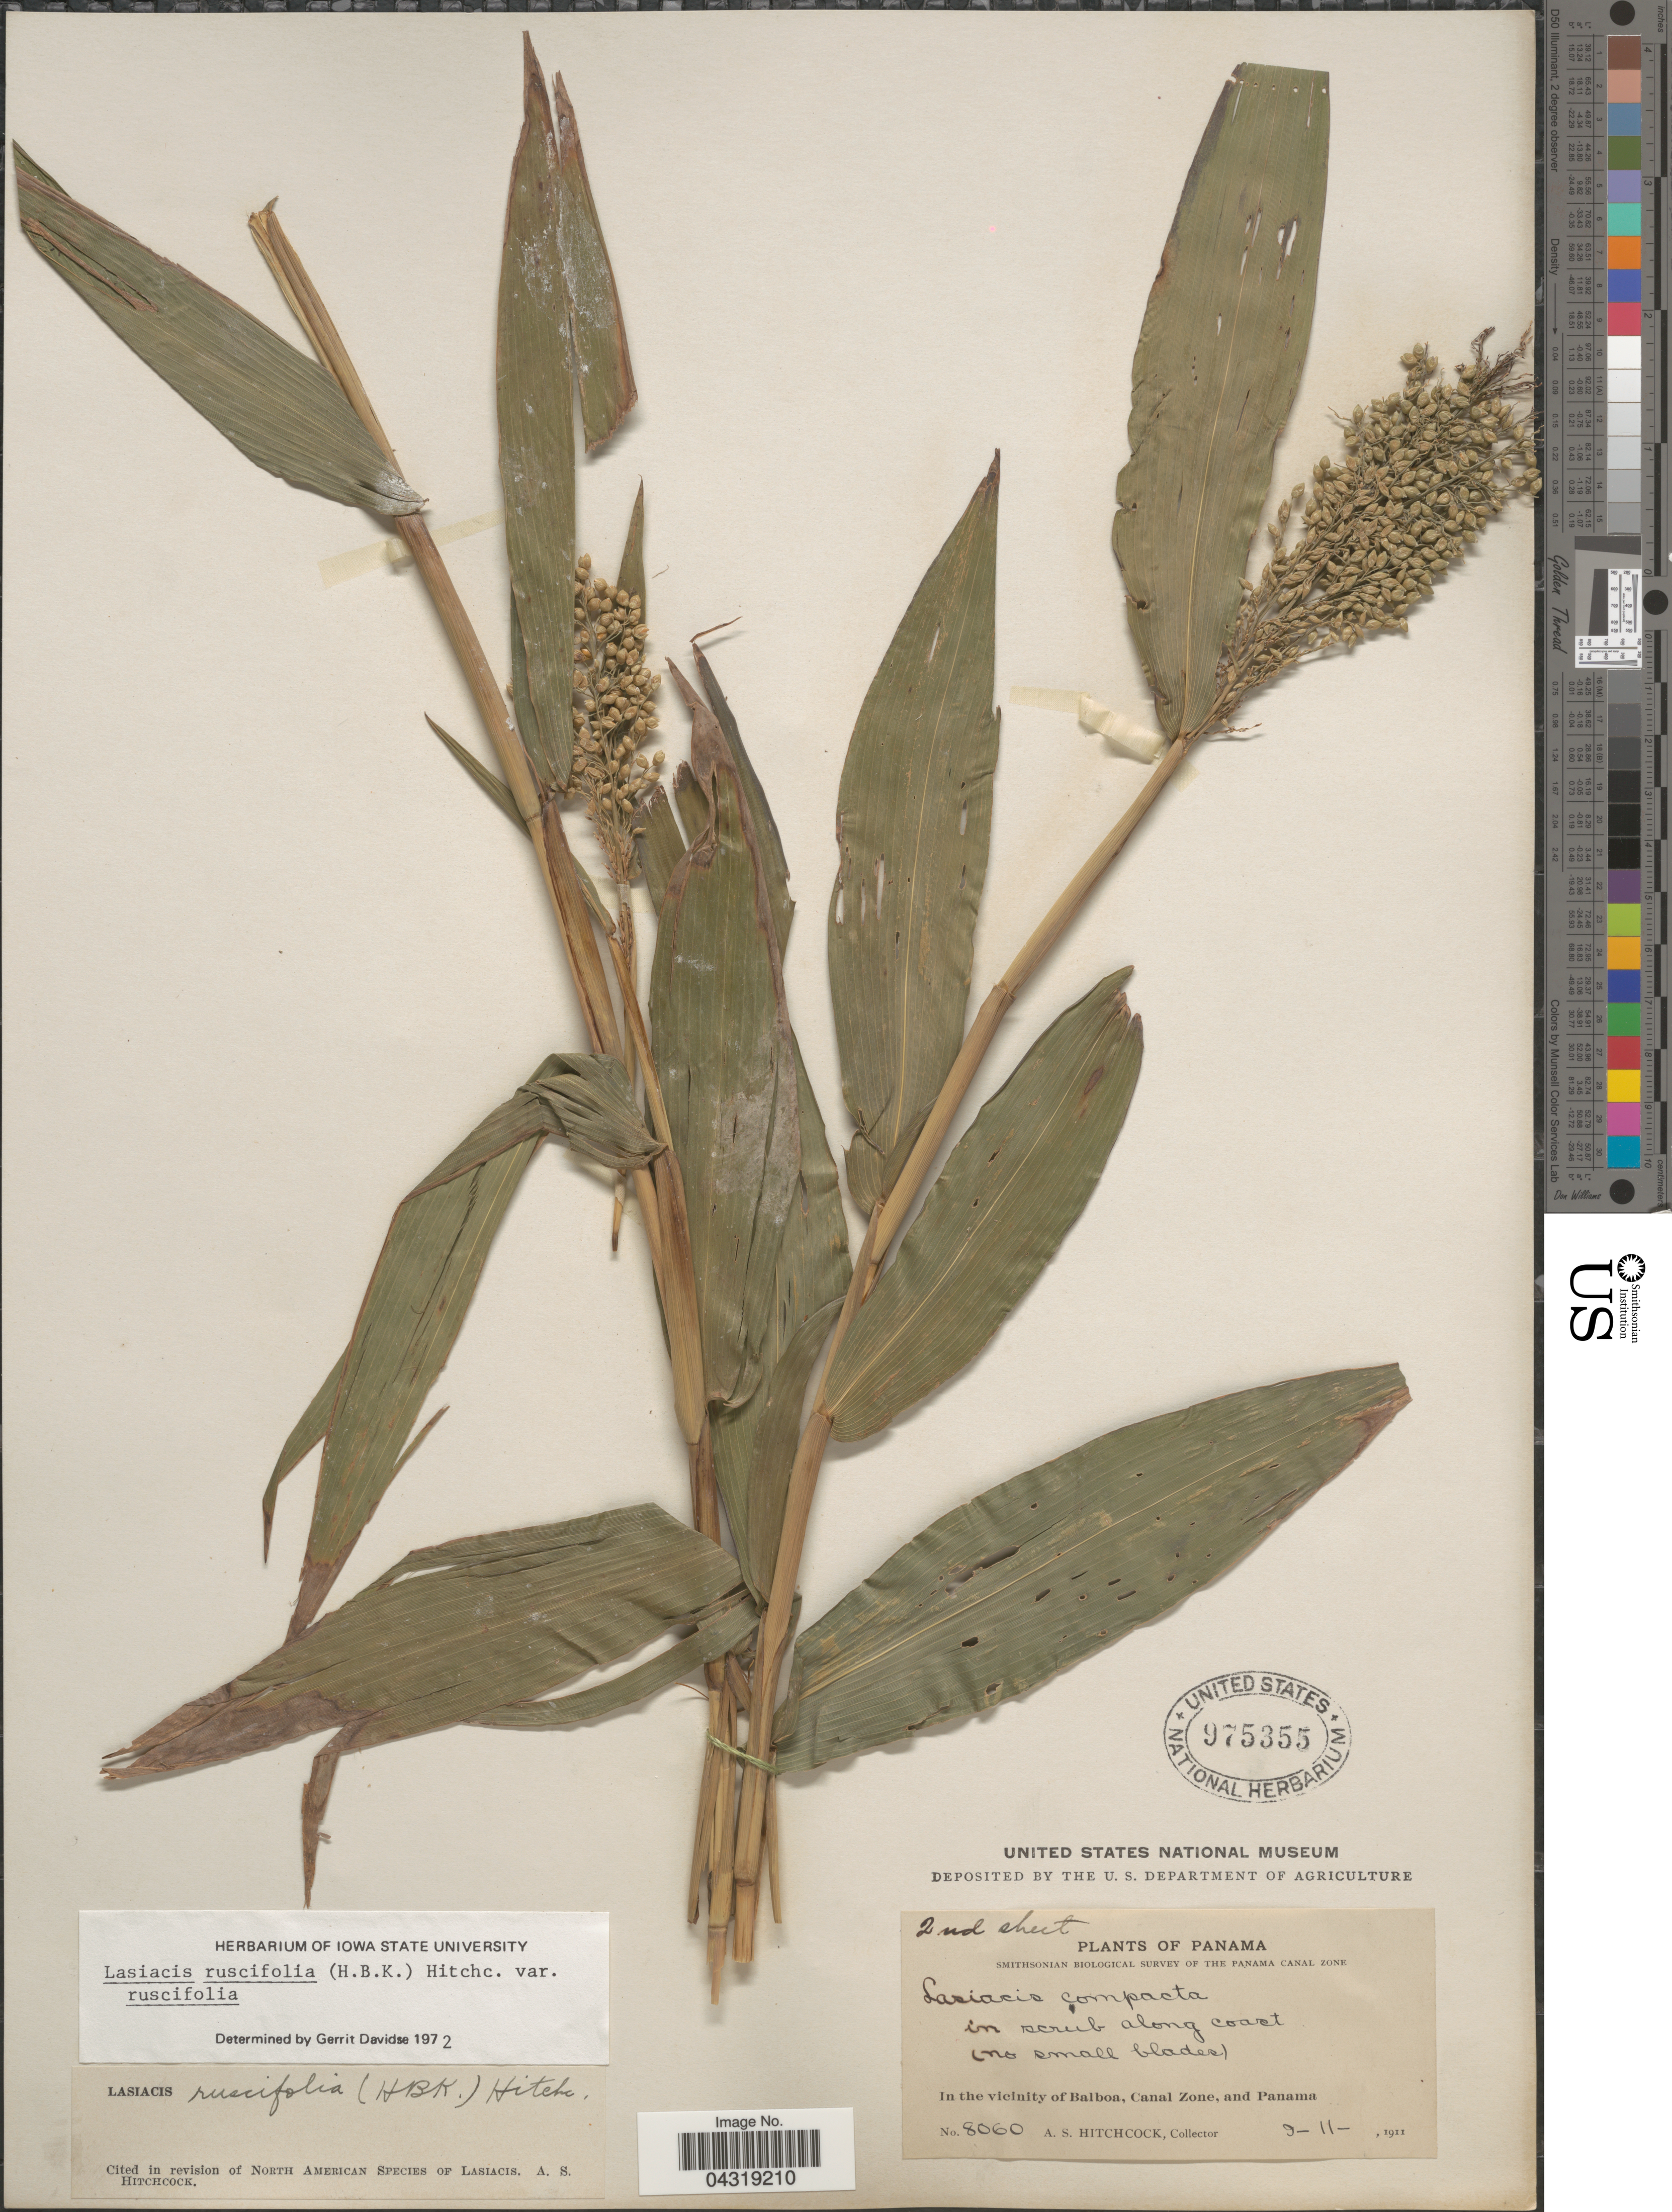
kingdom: Plantae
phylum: Tracheophyta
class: Liliopsida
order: Poales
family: Poaceae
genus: Lasiacis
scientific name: Lasiacis ruscifolia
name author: (Kunth) Hitchc.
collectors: A. S. Hitchcock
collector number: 8060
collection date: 1911-11-09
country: Panama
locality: Smithsonian Biological Survey of the Panama Canal Zone. In the vicinity of Balboa, Canal Zone, and Panama.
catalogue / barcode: US 975355